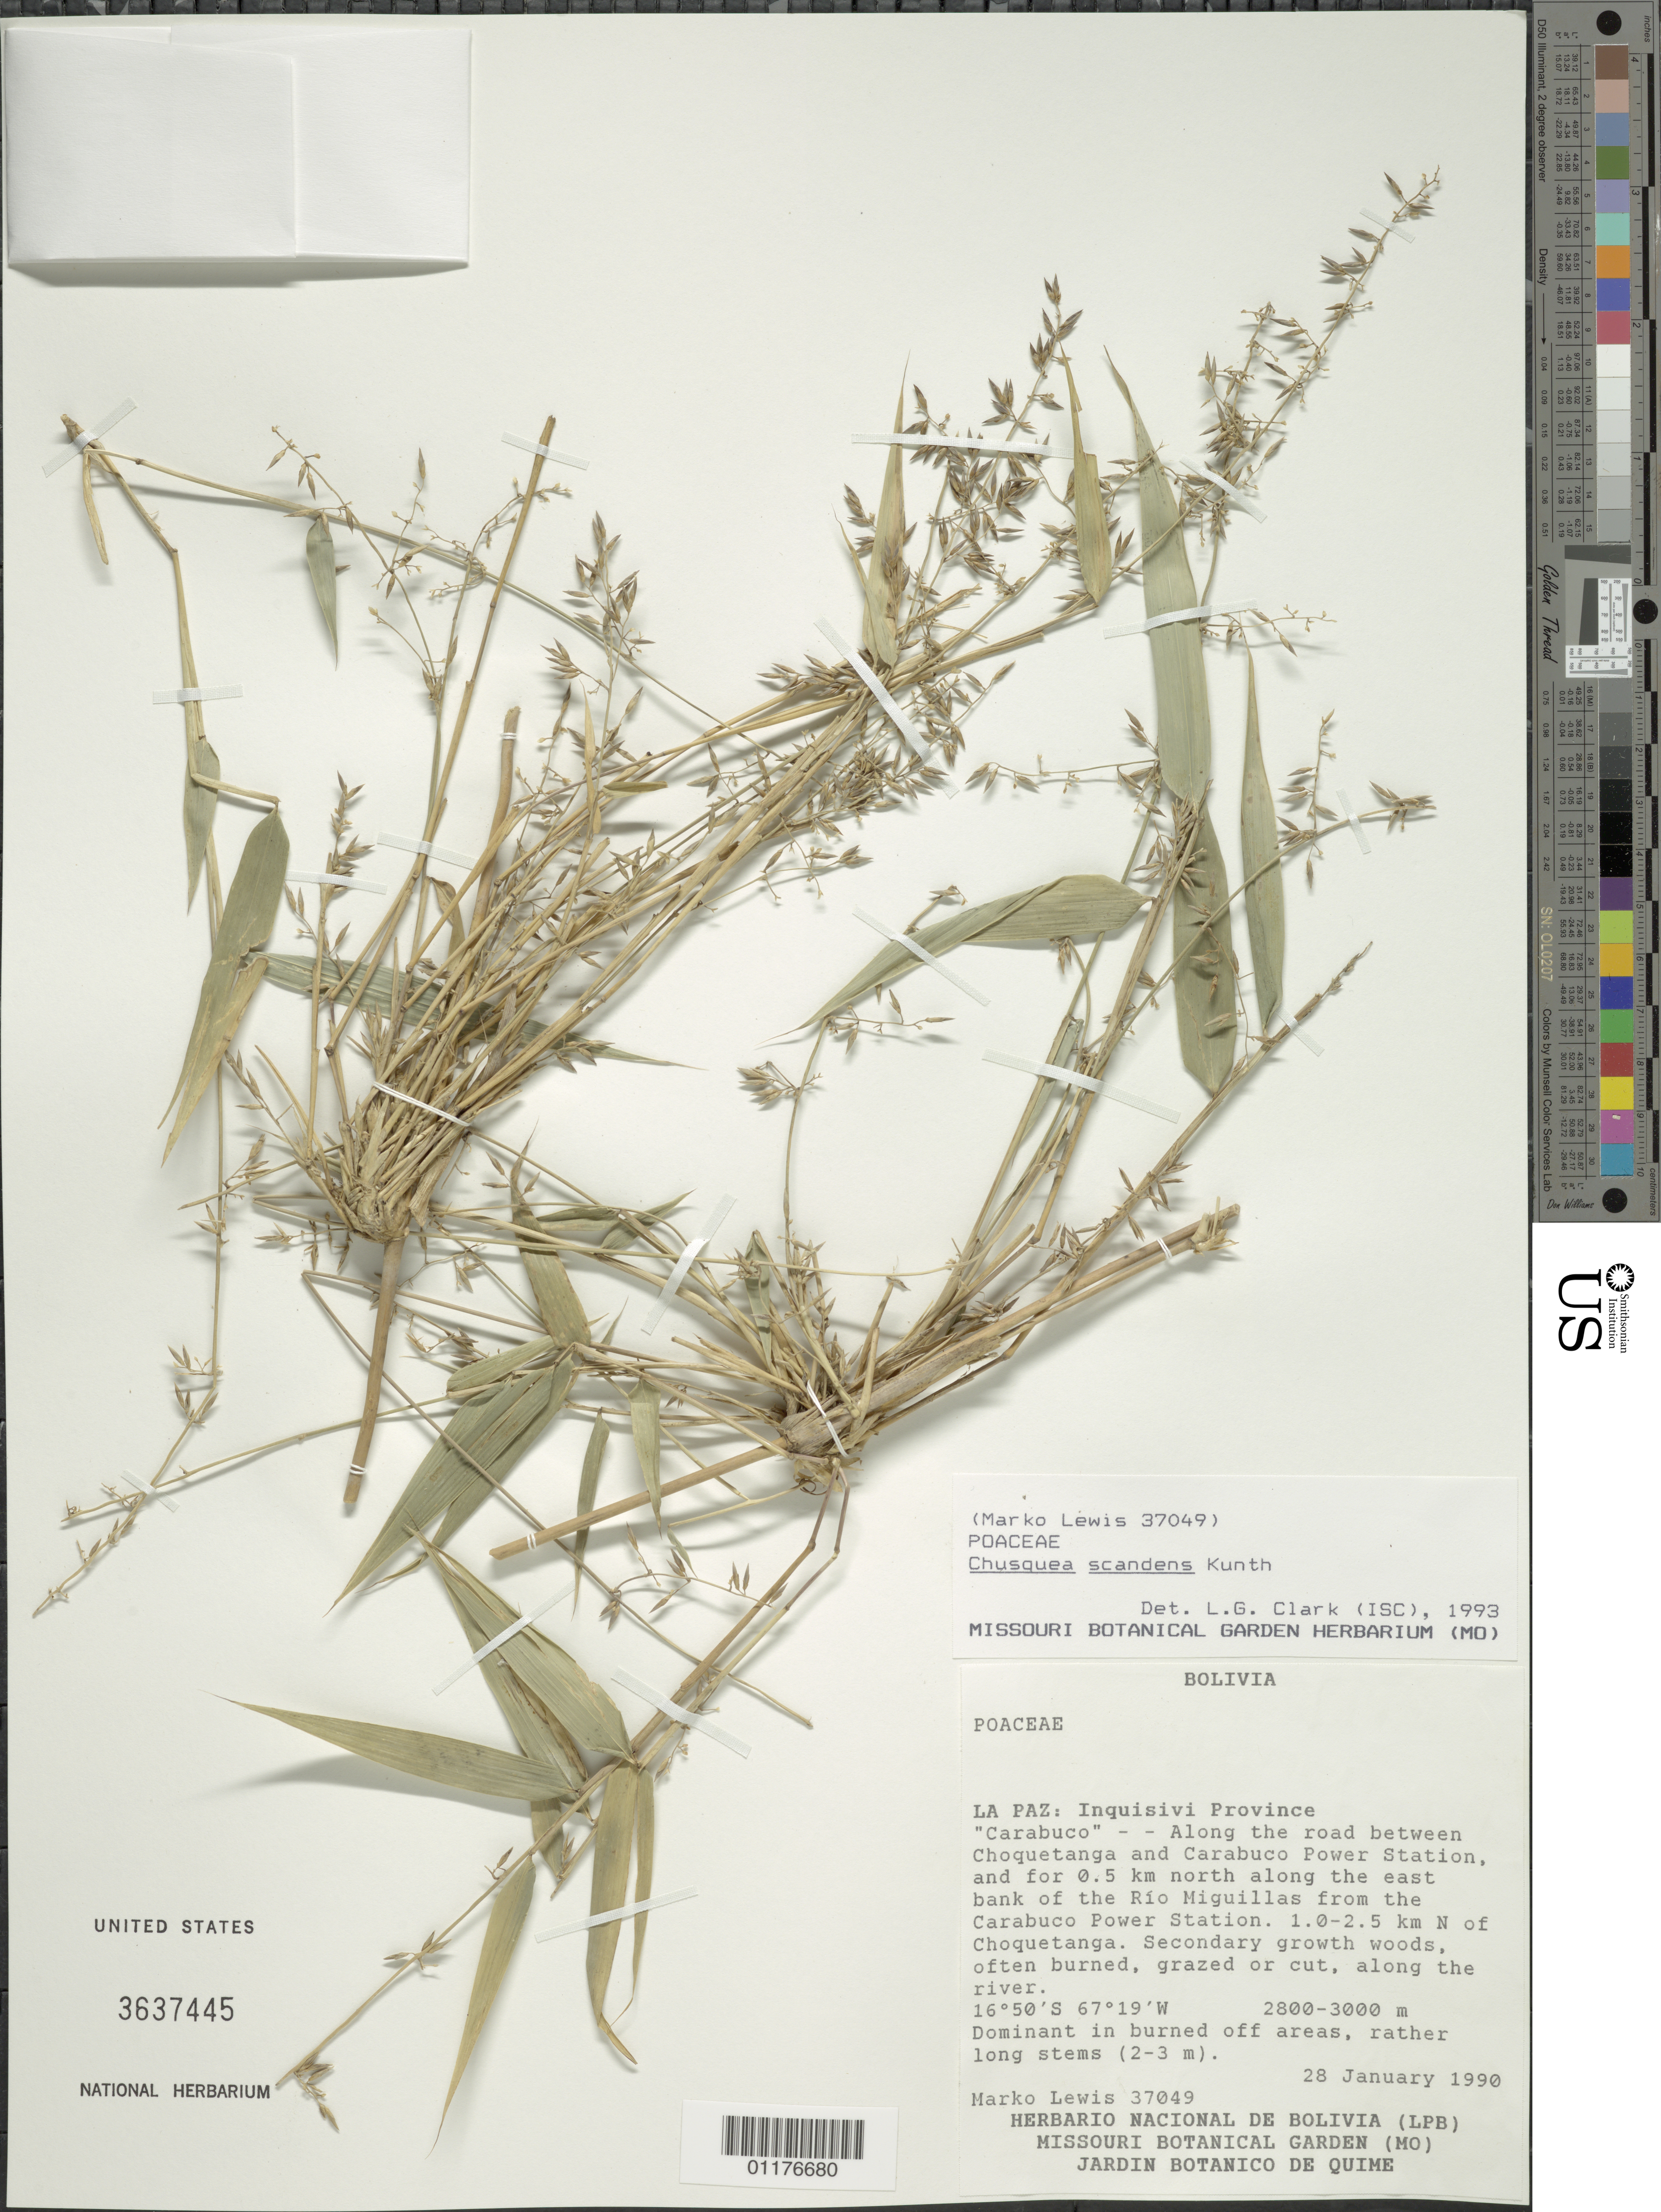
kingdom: Plantae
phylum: Tracheophyta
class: Liliopsida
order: Poales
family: Poaceae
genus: Chusquea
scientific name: Chusquea scandens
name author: Kunth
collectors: M. A. Lewis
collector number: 37049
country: Bolivia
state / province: La Páz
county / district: Inquisivi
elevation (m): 2800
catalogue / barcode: US 3637445